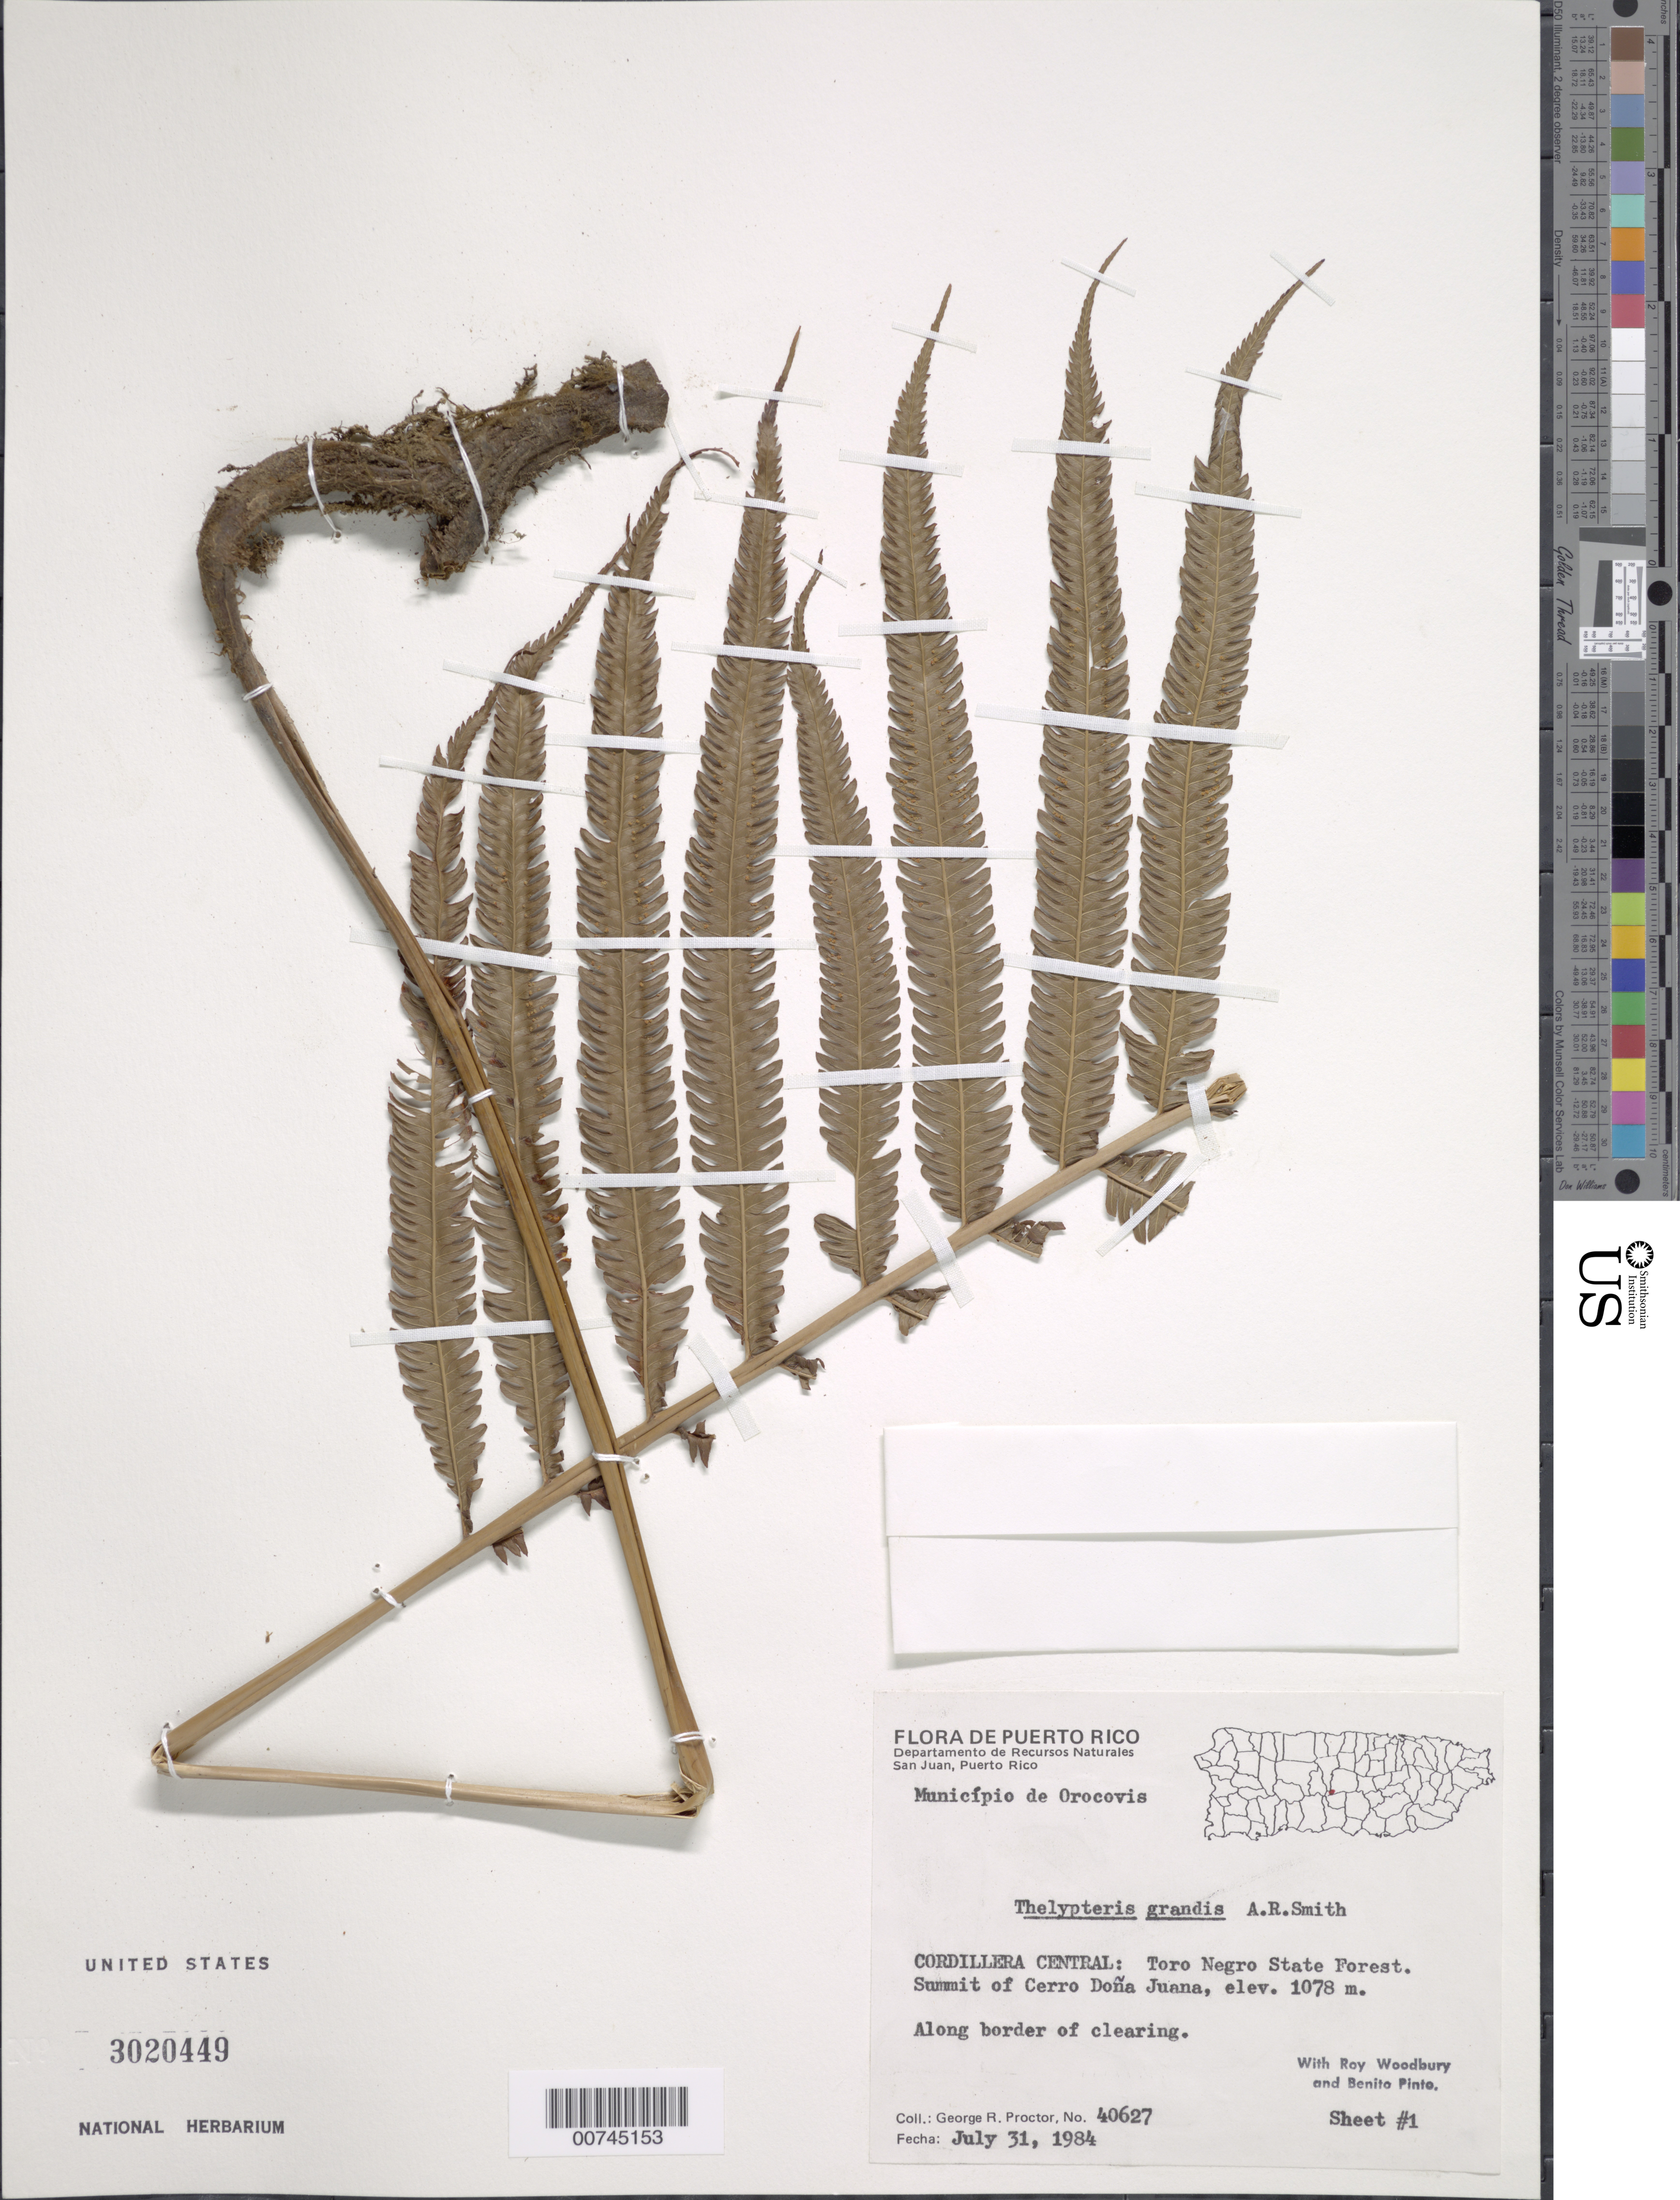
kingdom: Plantae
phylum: Tracheophyta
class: Polypodiopsida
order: Polypodiales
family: Thelypteridaceae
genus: Cyclosorus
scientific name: Cyclosorus grandis (A.R. Sm.) comb. nov., ined 2015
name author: (A.R. Sm.)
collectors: G. R. Proctor, R. O. Woodbury & B. Pinto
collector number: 40627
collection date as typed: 31 Jul 1984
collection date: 1984-07-31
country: Puerto Rico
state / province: Orocovis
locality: Cordillera Central: Toro Negro State Forest. Summit of Cerro Doña Juana. Municipio de Orocovis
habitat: Along border of clearing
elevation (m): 1078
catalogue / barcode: US 3020449